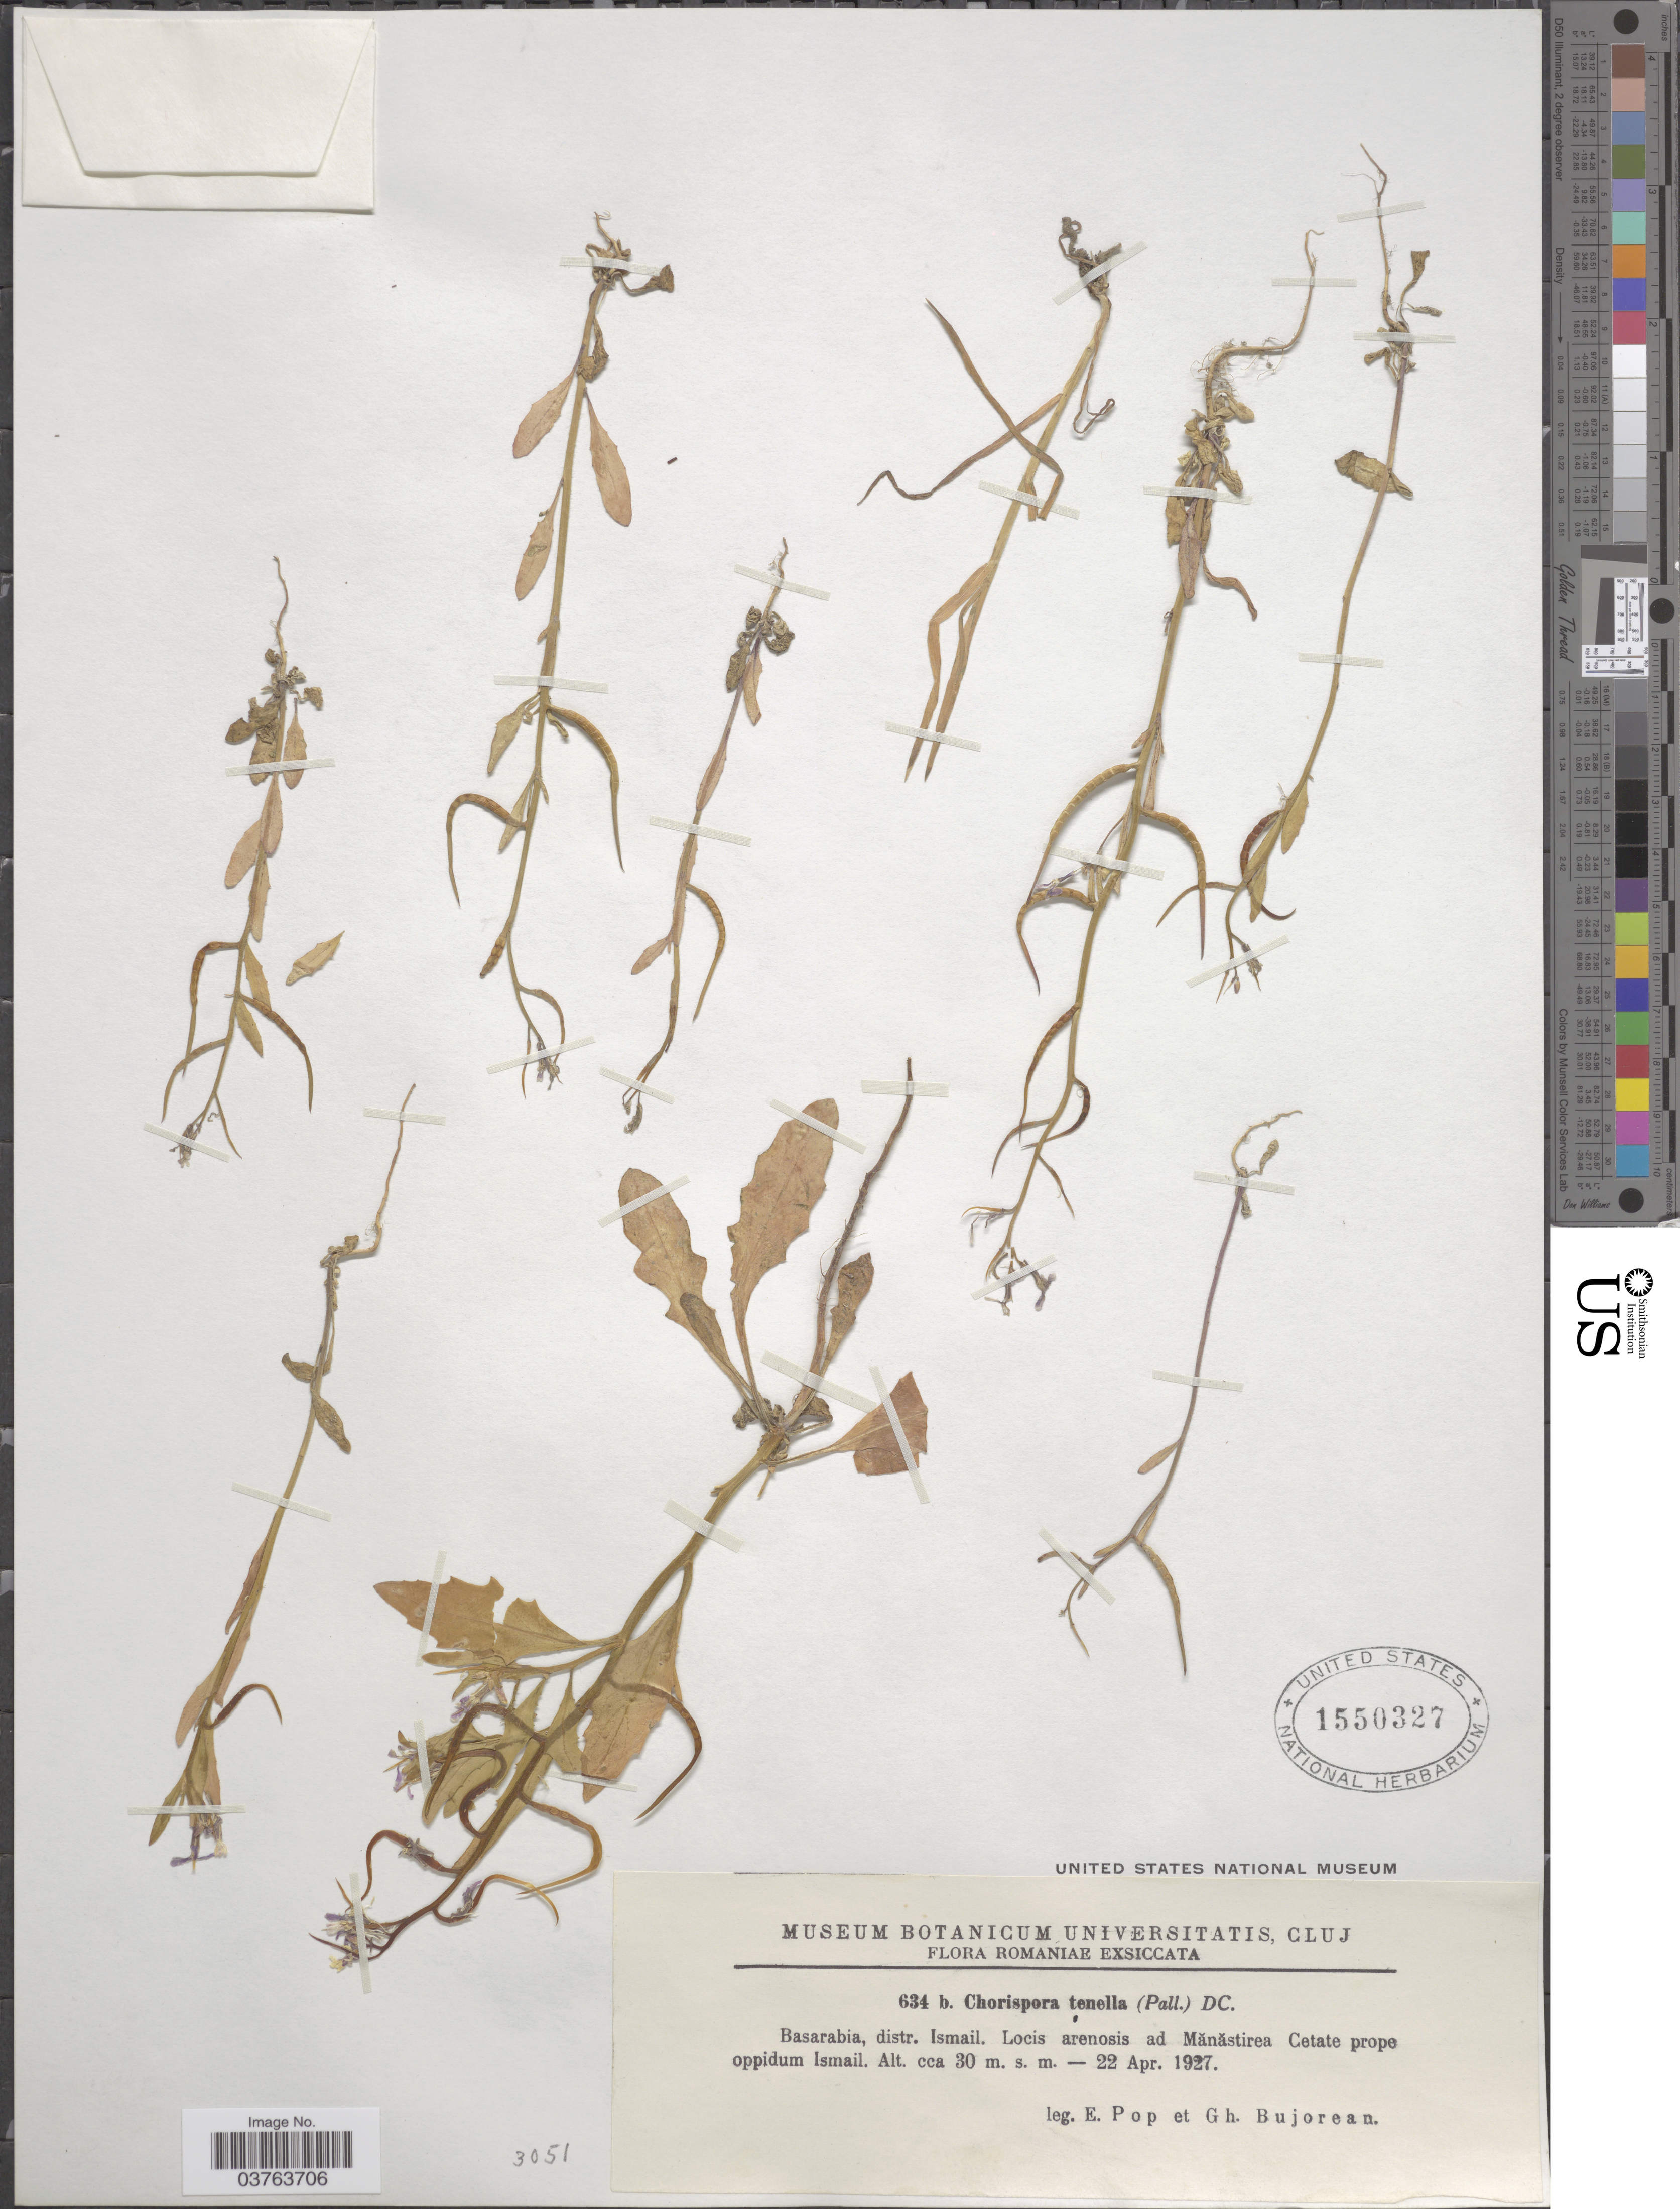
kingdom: Plantae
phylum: Tracheophyta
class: Magnoliopsida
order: Brassicales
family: Brassicaceae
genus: Chorispora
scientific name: Chorispora tenella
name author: DC.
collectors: E. Pop & G. Bujorean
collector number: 634b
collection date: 1927-04-22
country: Romania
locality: Romaniae. Basarabia, distr. Ismail. Locis arenosis ad Mănăstirea Cetate prope oppidum Ismail.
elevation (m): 30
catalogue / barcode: US 1550327